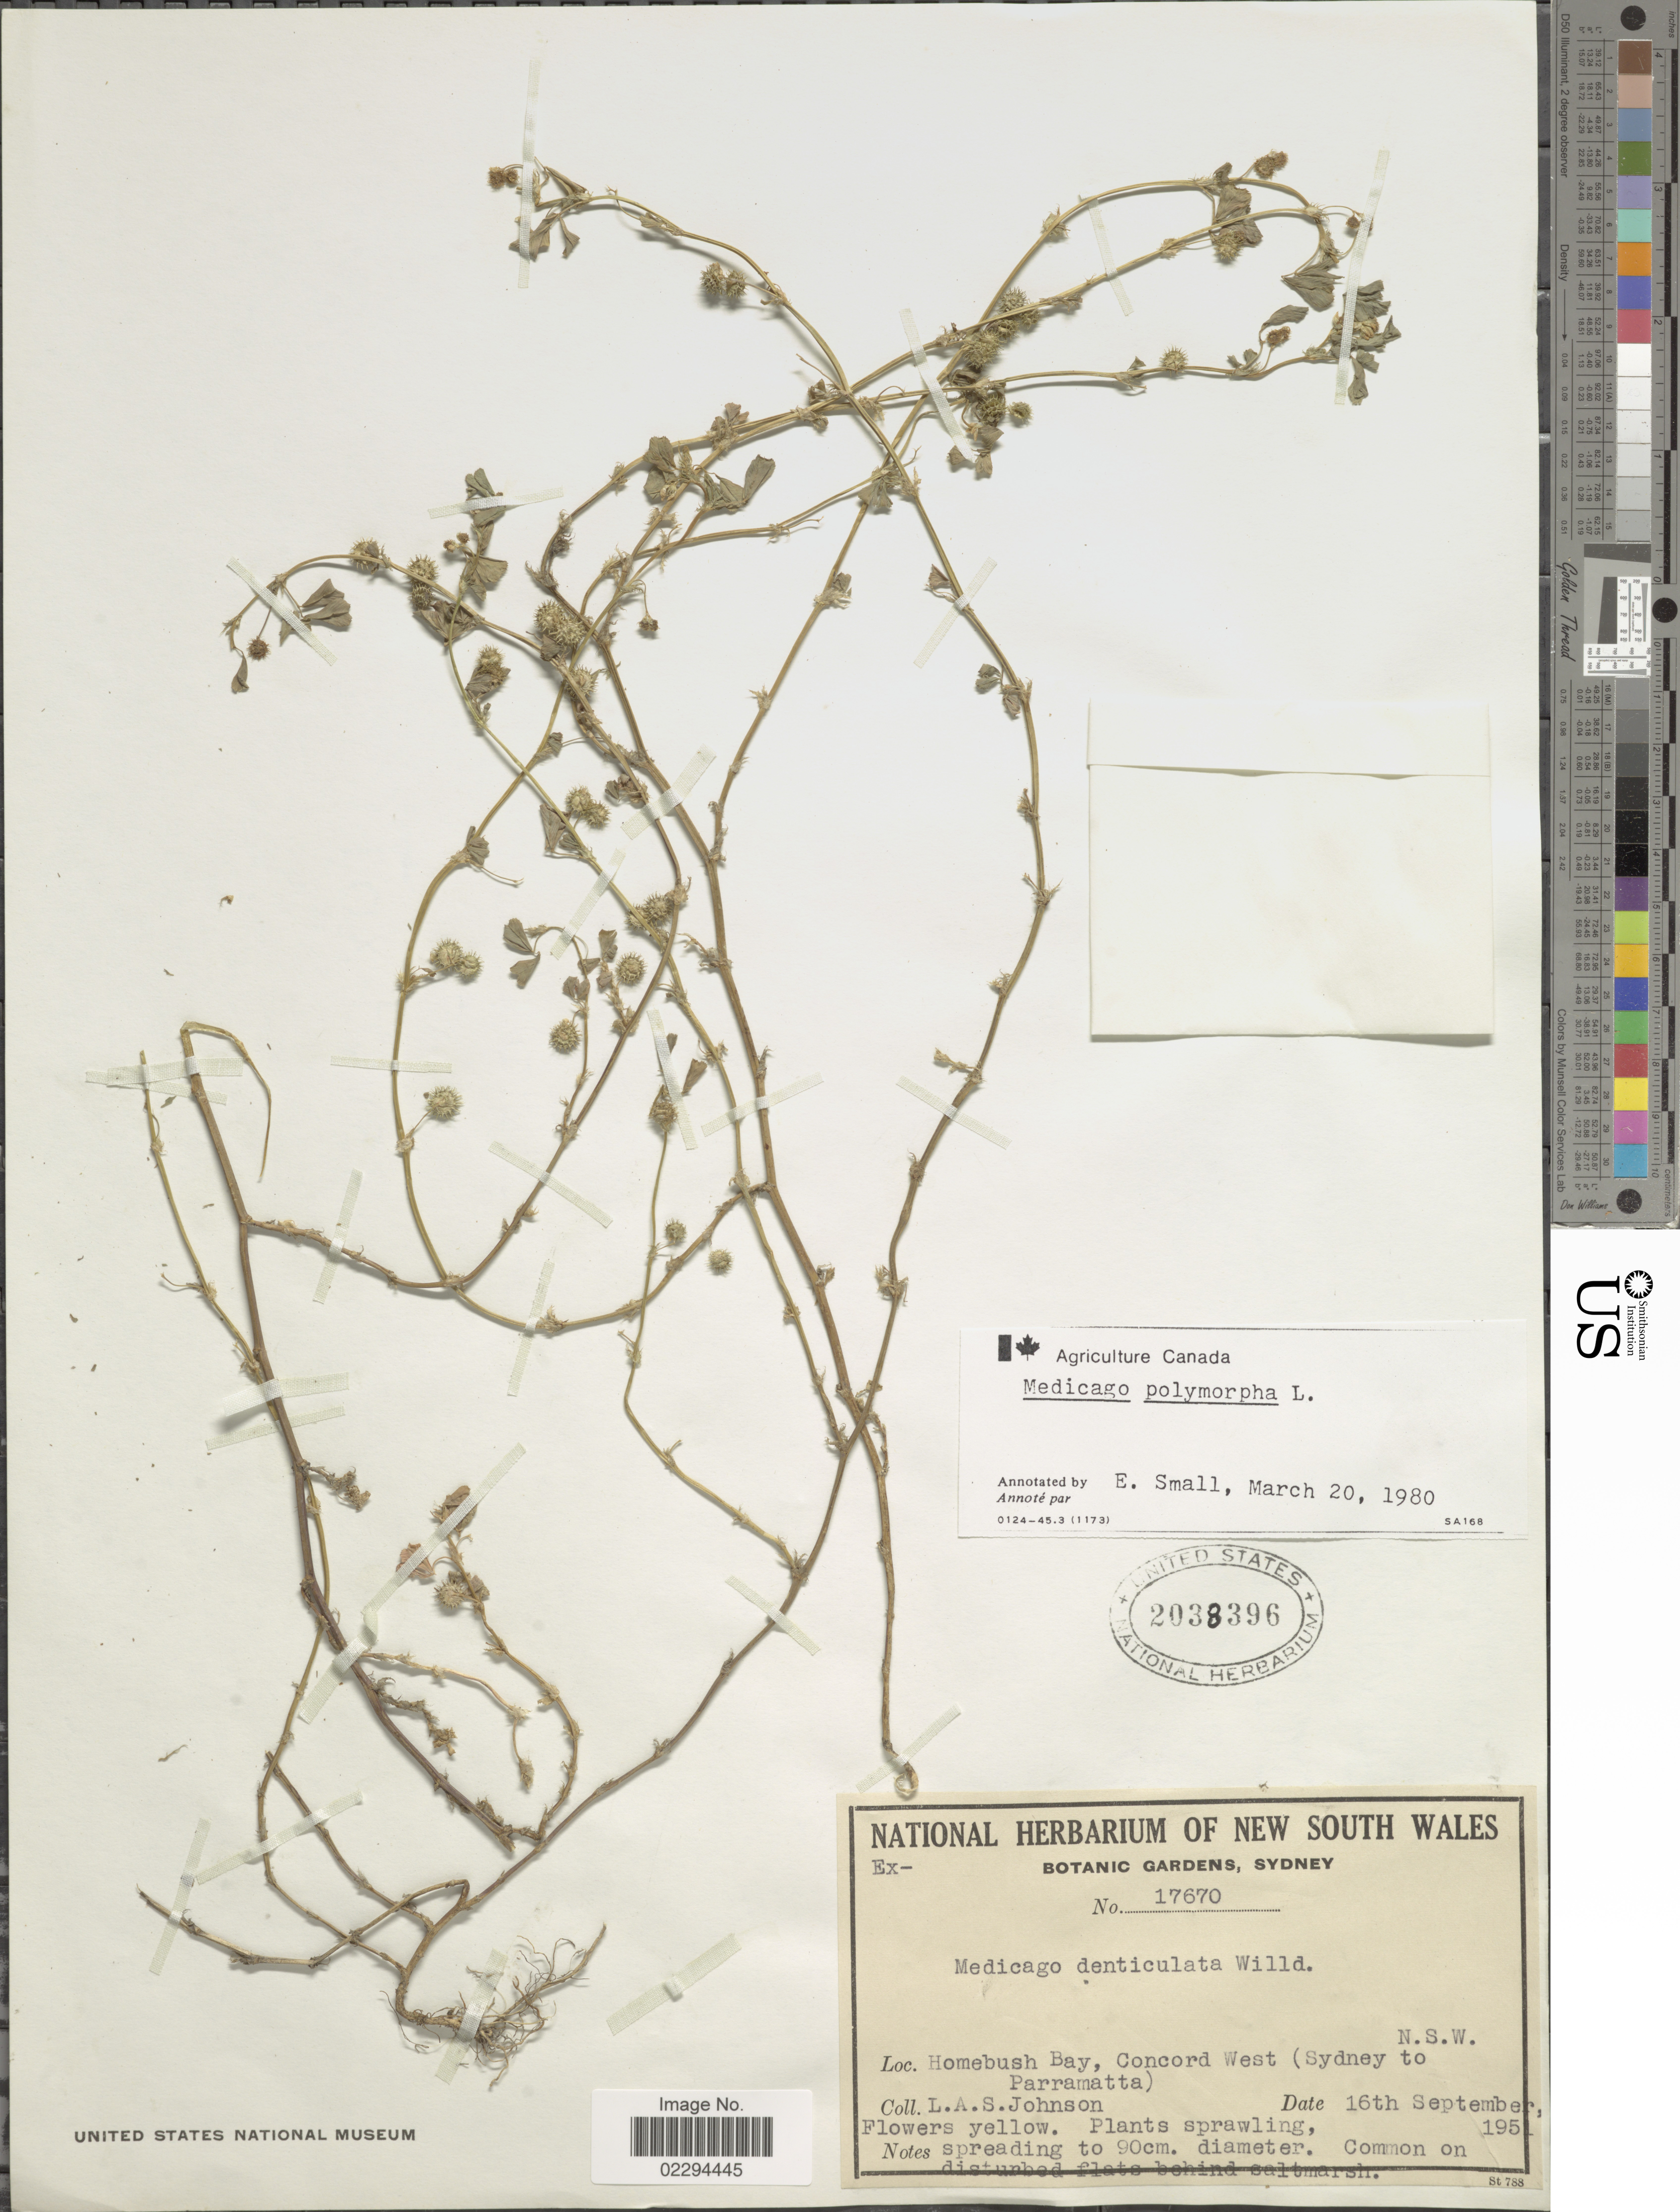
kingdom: Plantae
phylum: Tracheophyta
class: Magnoliopsida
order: Fabales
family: Fabaceae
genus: Medicago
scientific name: Medicago polymorpha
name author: L.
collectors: L. A. S. Johnson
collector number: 17670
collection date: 1951-09-16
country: Australia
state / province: New South Wales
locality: Homebush Bay, Concord West (Sydney to Parramatta)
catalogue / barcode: US 2038396